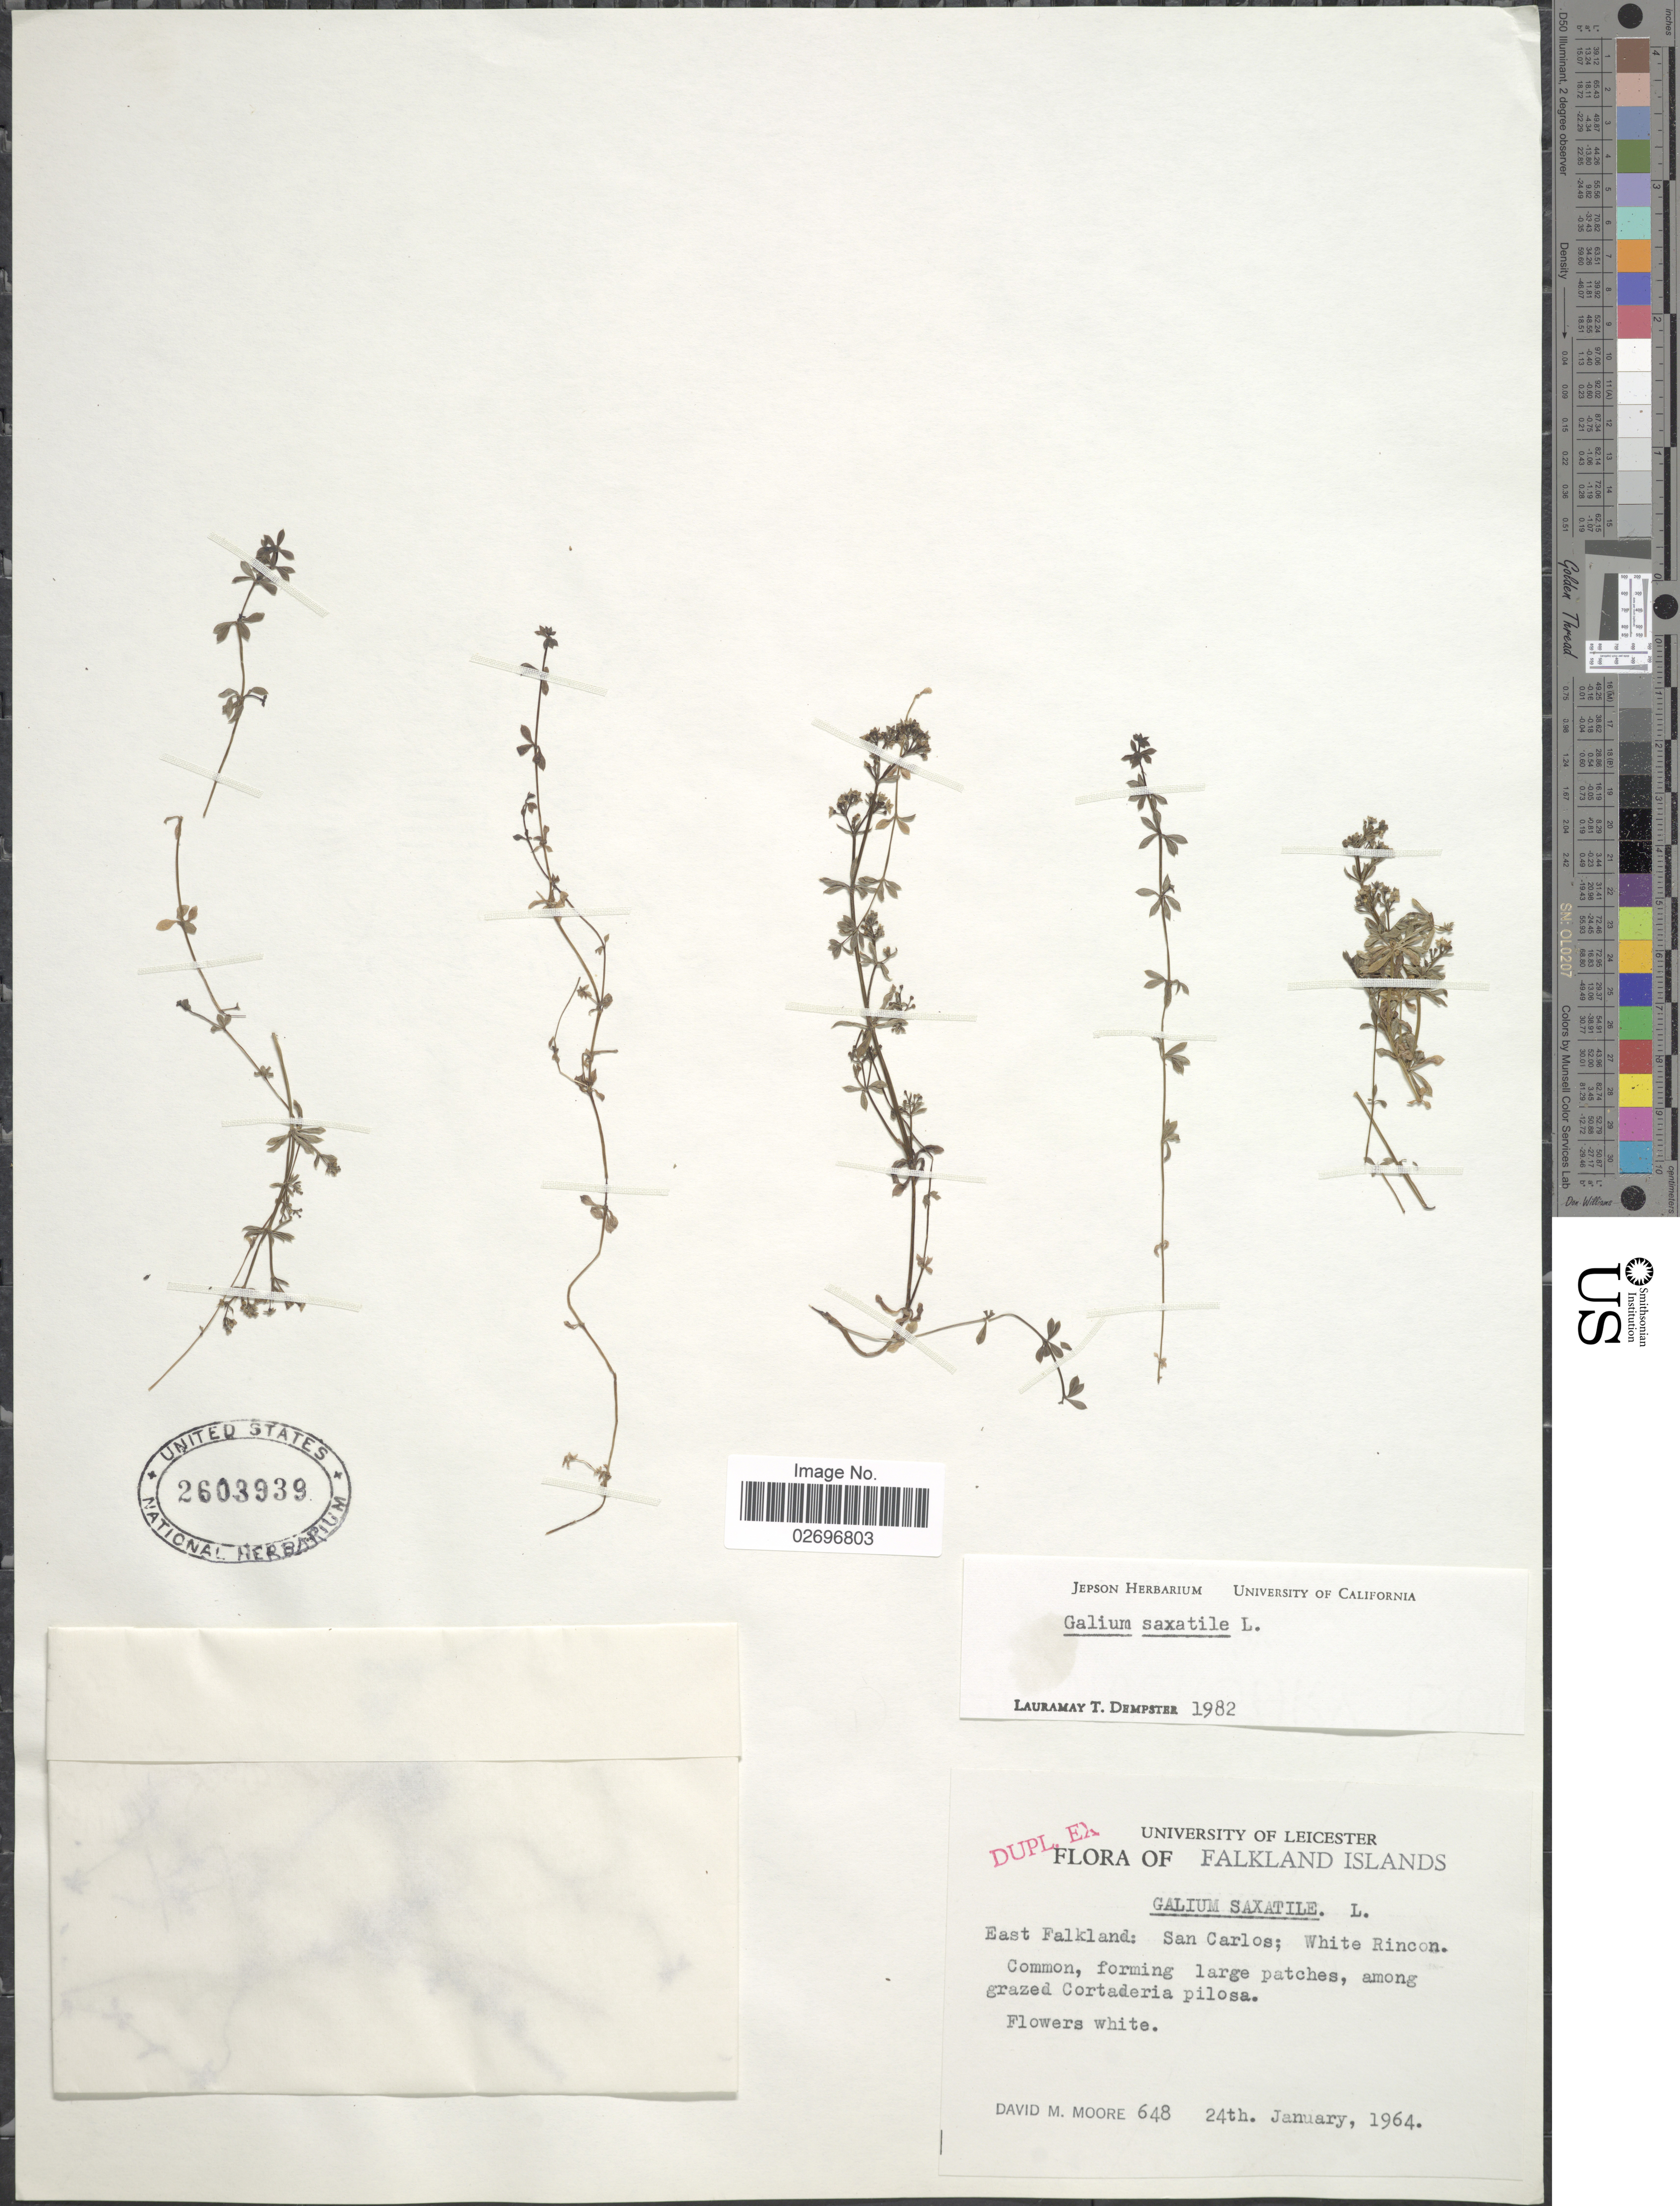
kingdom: Plantae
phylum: Tracheophyta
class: Magnoliopsida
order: Gentianales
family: Rubiaceae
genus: Galium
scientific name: Galium saxatile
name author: L.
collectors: D. Moore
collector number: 648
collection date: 1964-01-24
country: Falkland Islands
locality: Falkland Island, East Falkland: San Carlos; White Rincon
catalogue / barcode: US 2603939